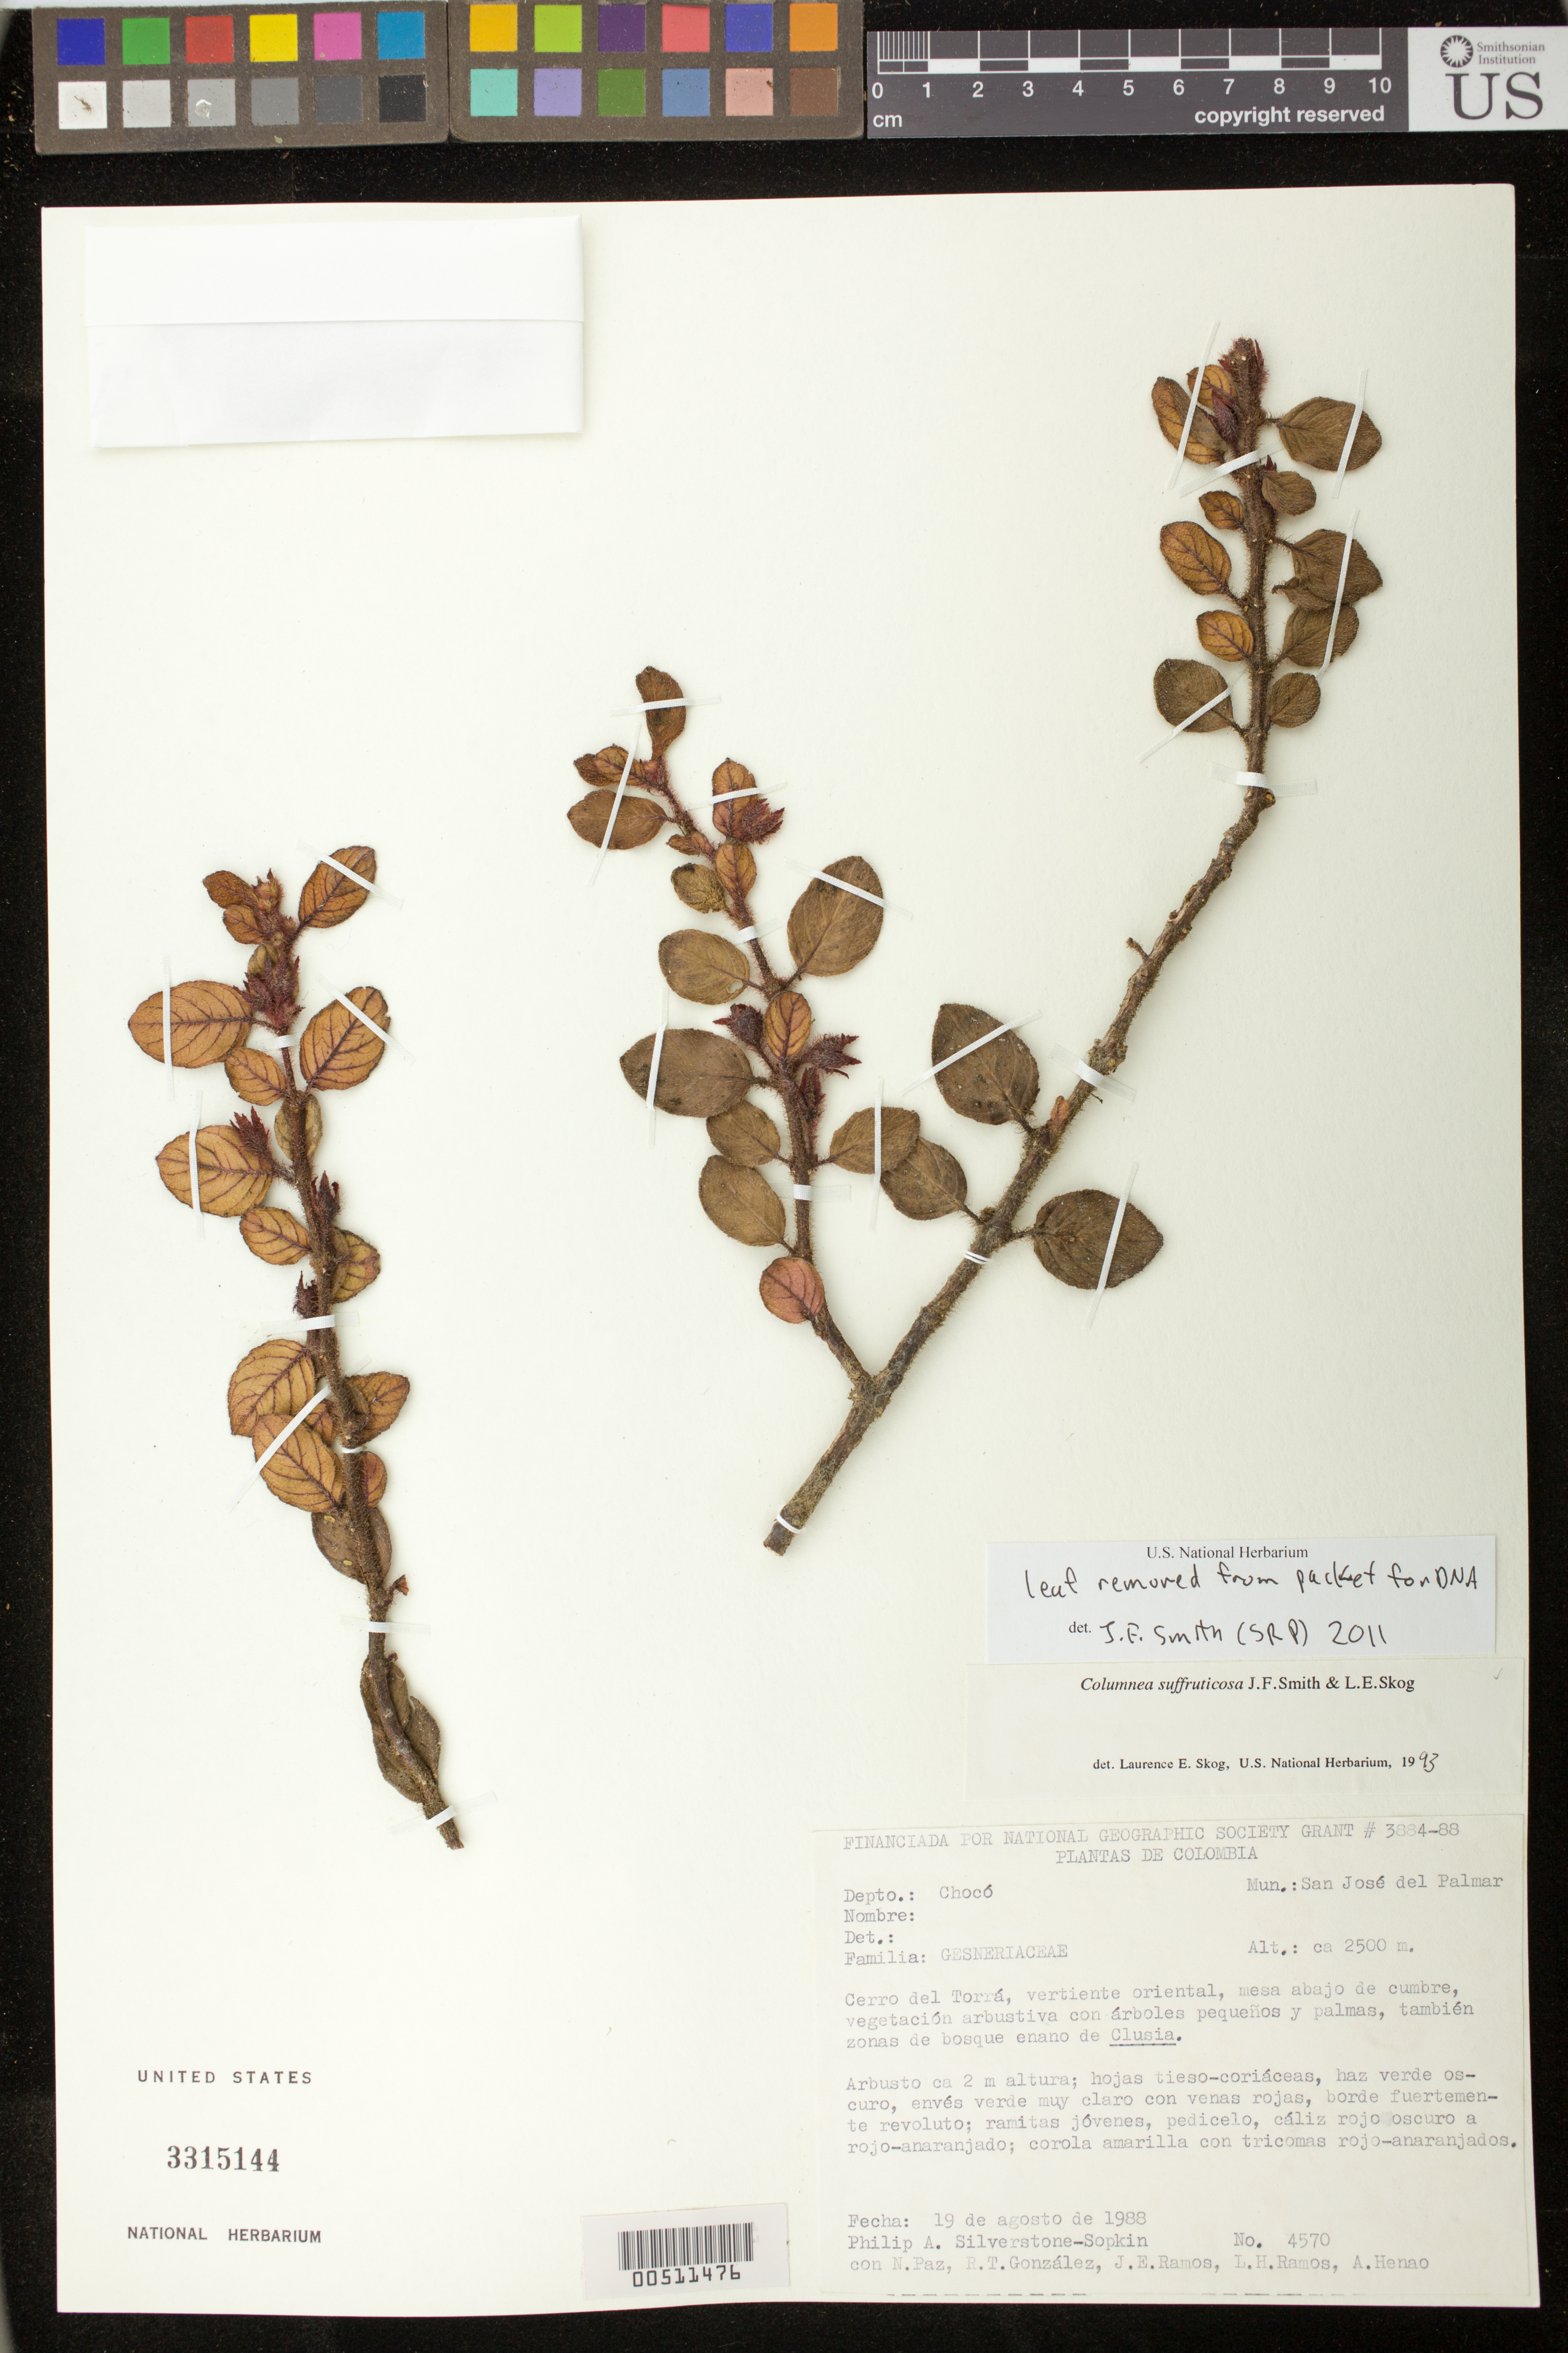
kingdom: Plantae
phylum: Tracheophyta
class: Magnoliopsida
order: Lamiales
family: Gesneriaceae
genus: Columnea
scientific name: Columnea suffruticosa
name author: J.F. Sm. & L.E. Skog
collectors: P. A. Silverstone-Sopkin, N. Paz, R. Gonzalez & J. E. Ramos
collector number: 4570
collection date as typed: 19 Aug 1988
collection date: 1988-08-19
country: Colombia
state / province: Chocó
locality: Mpio. San Jose de Palmar, Cerro del Torra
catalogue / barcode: US 3315144